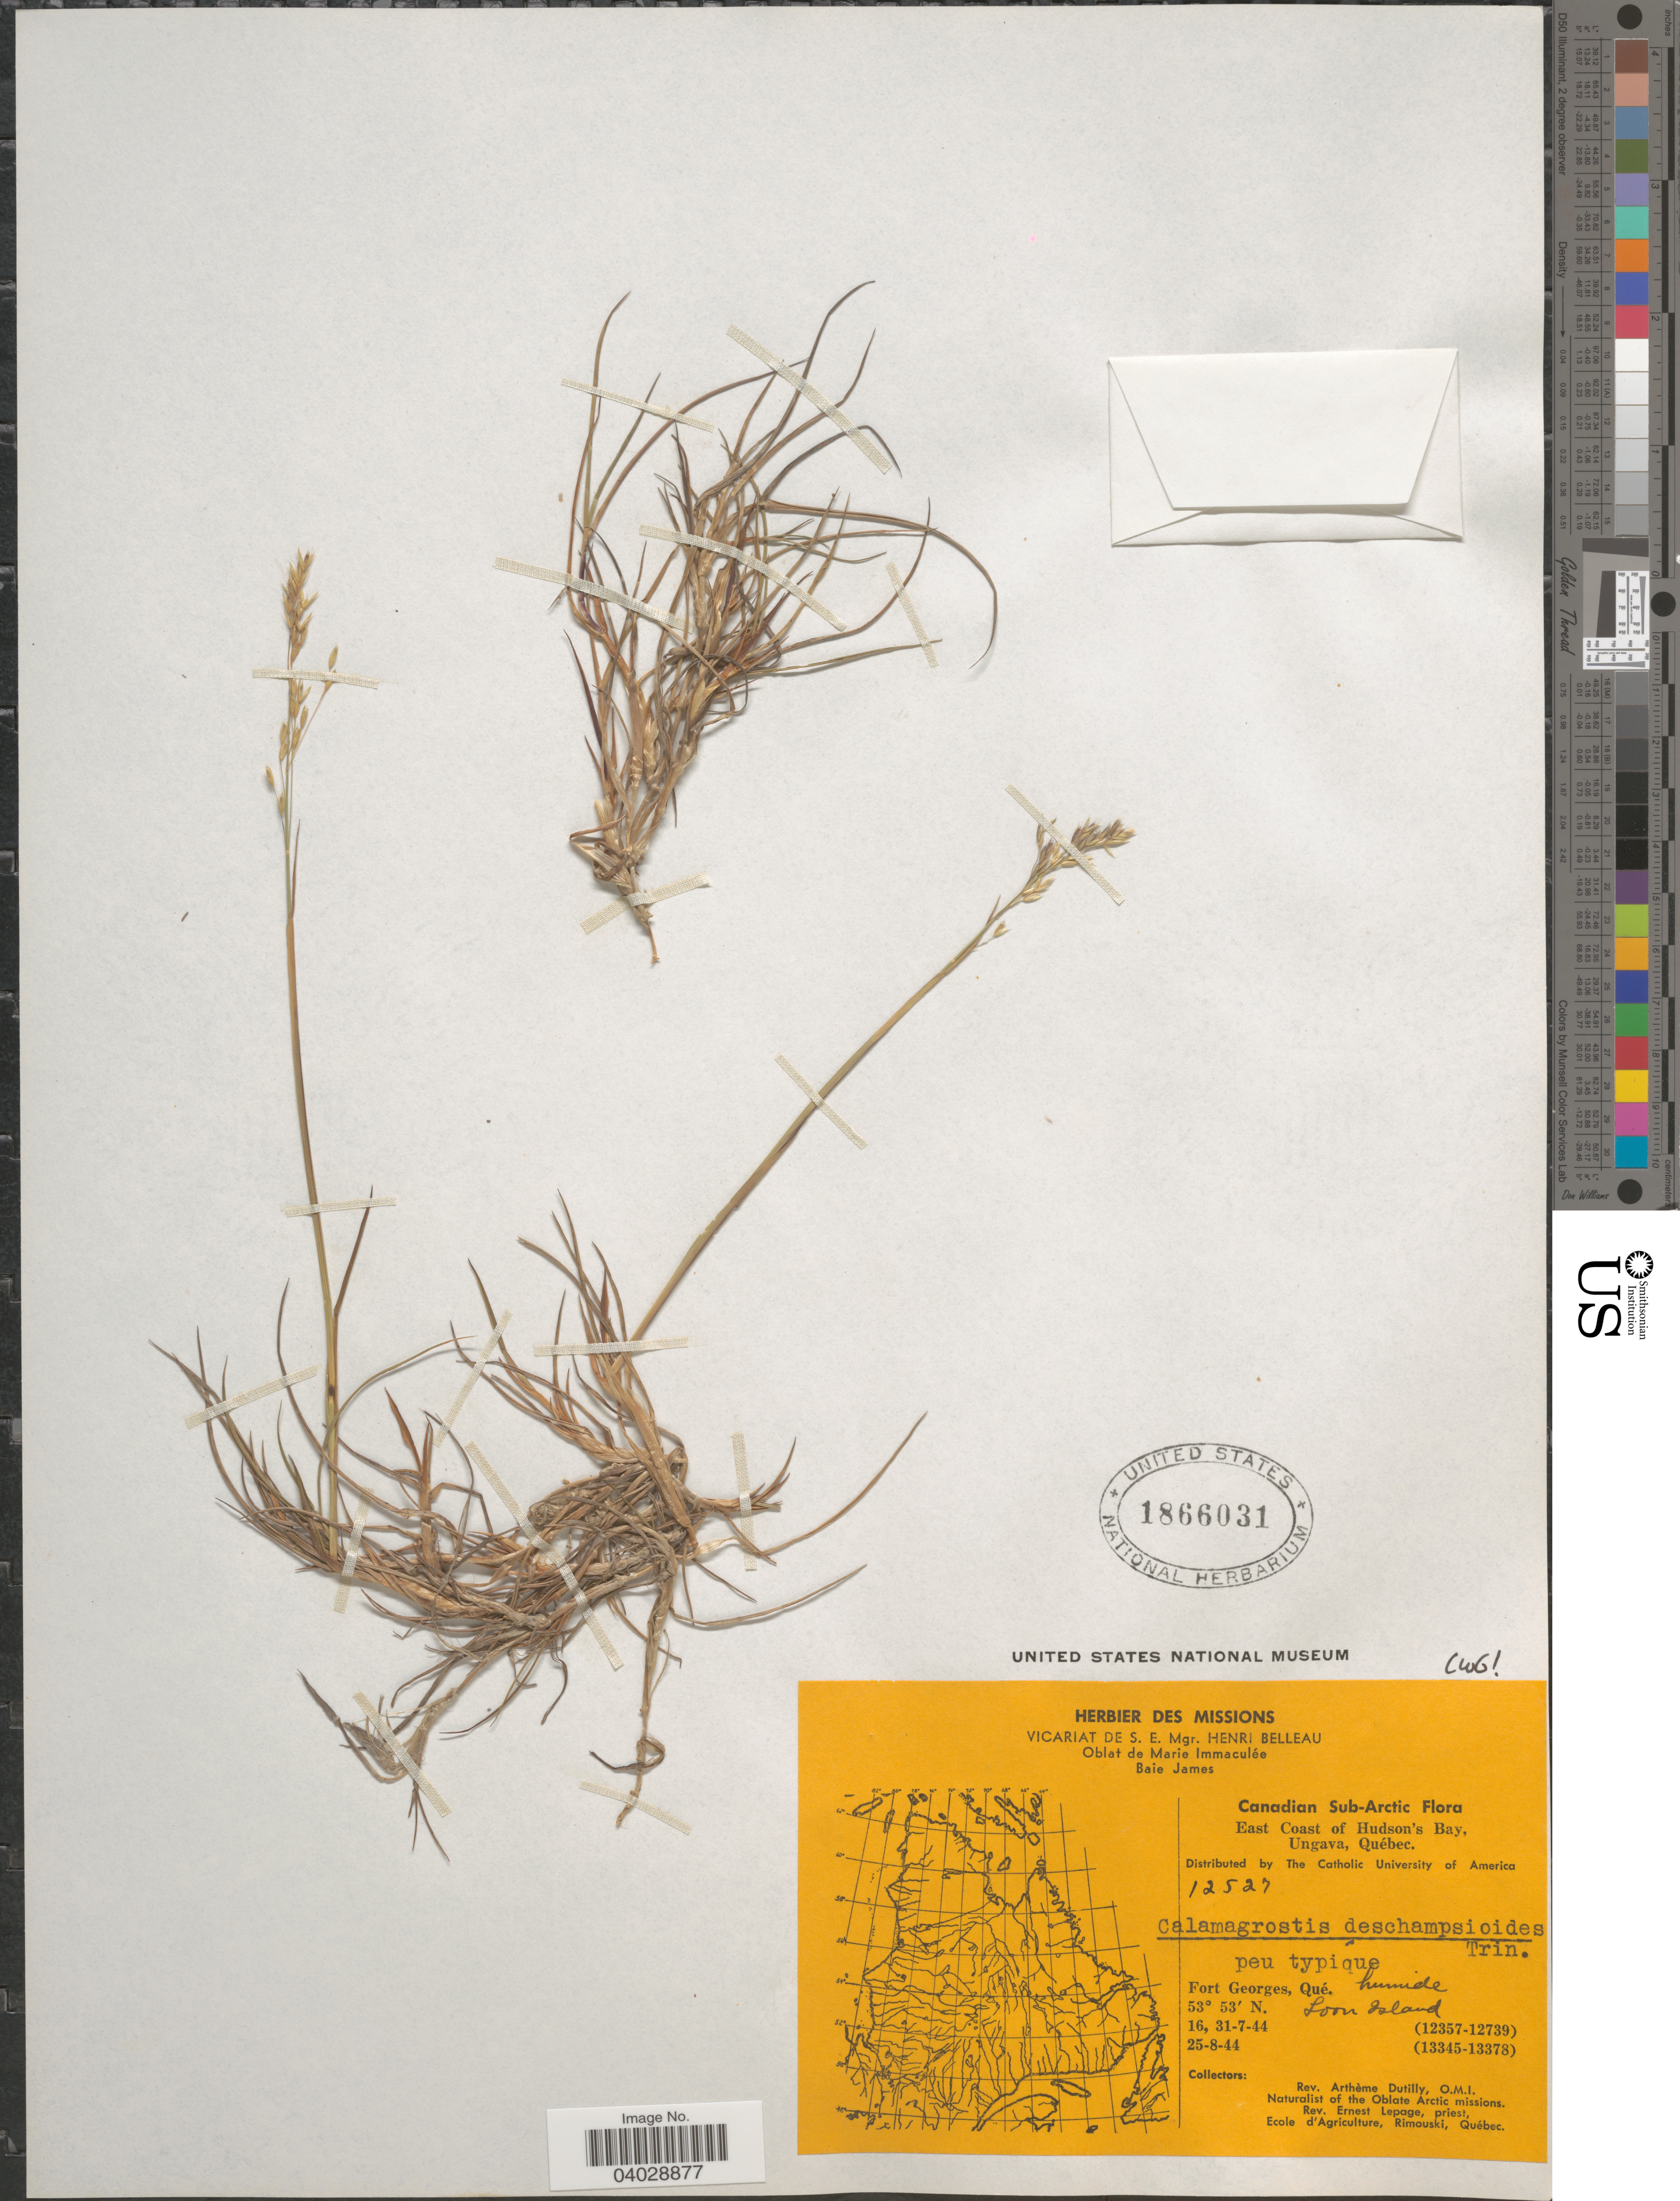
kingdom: Plantae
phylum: Tracheophyta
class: Liliopsida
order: Poales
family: Poaceae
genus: Calamagrostis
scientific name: Calamagrostis deschampsioides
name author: Trin.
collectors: A. Dutilly & E. Lepage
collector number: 12527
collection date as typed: Transcribed d/m/y: 16/7/44 to 25/8/44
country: Canada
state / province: Quebec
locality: Canadian Sub-Arctic. East Coast of Hudson's Bay, Ungava. Fort Georges. Loon Island.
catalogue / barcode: US 1866031